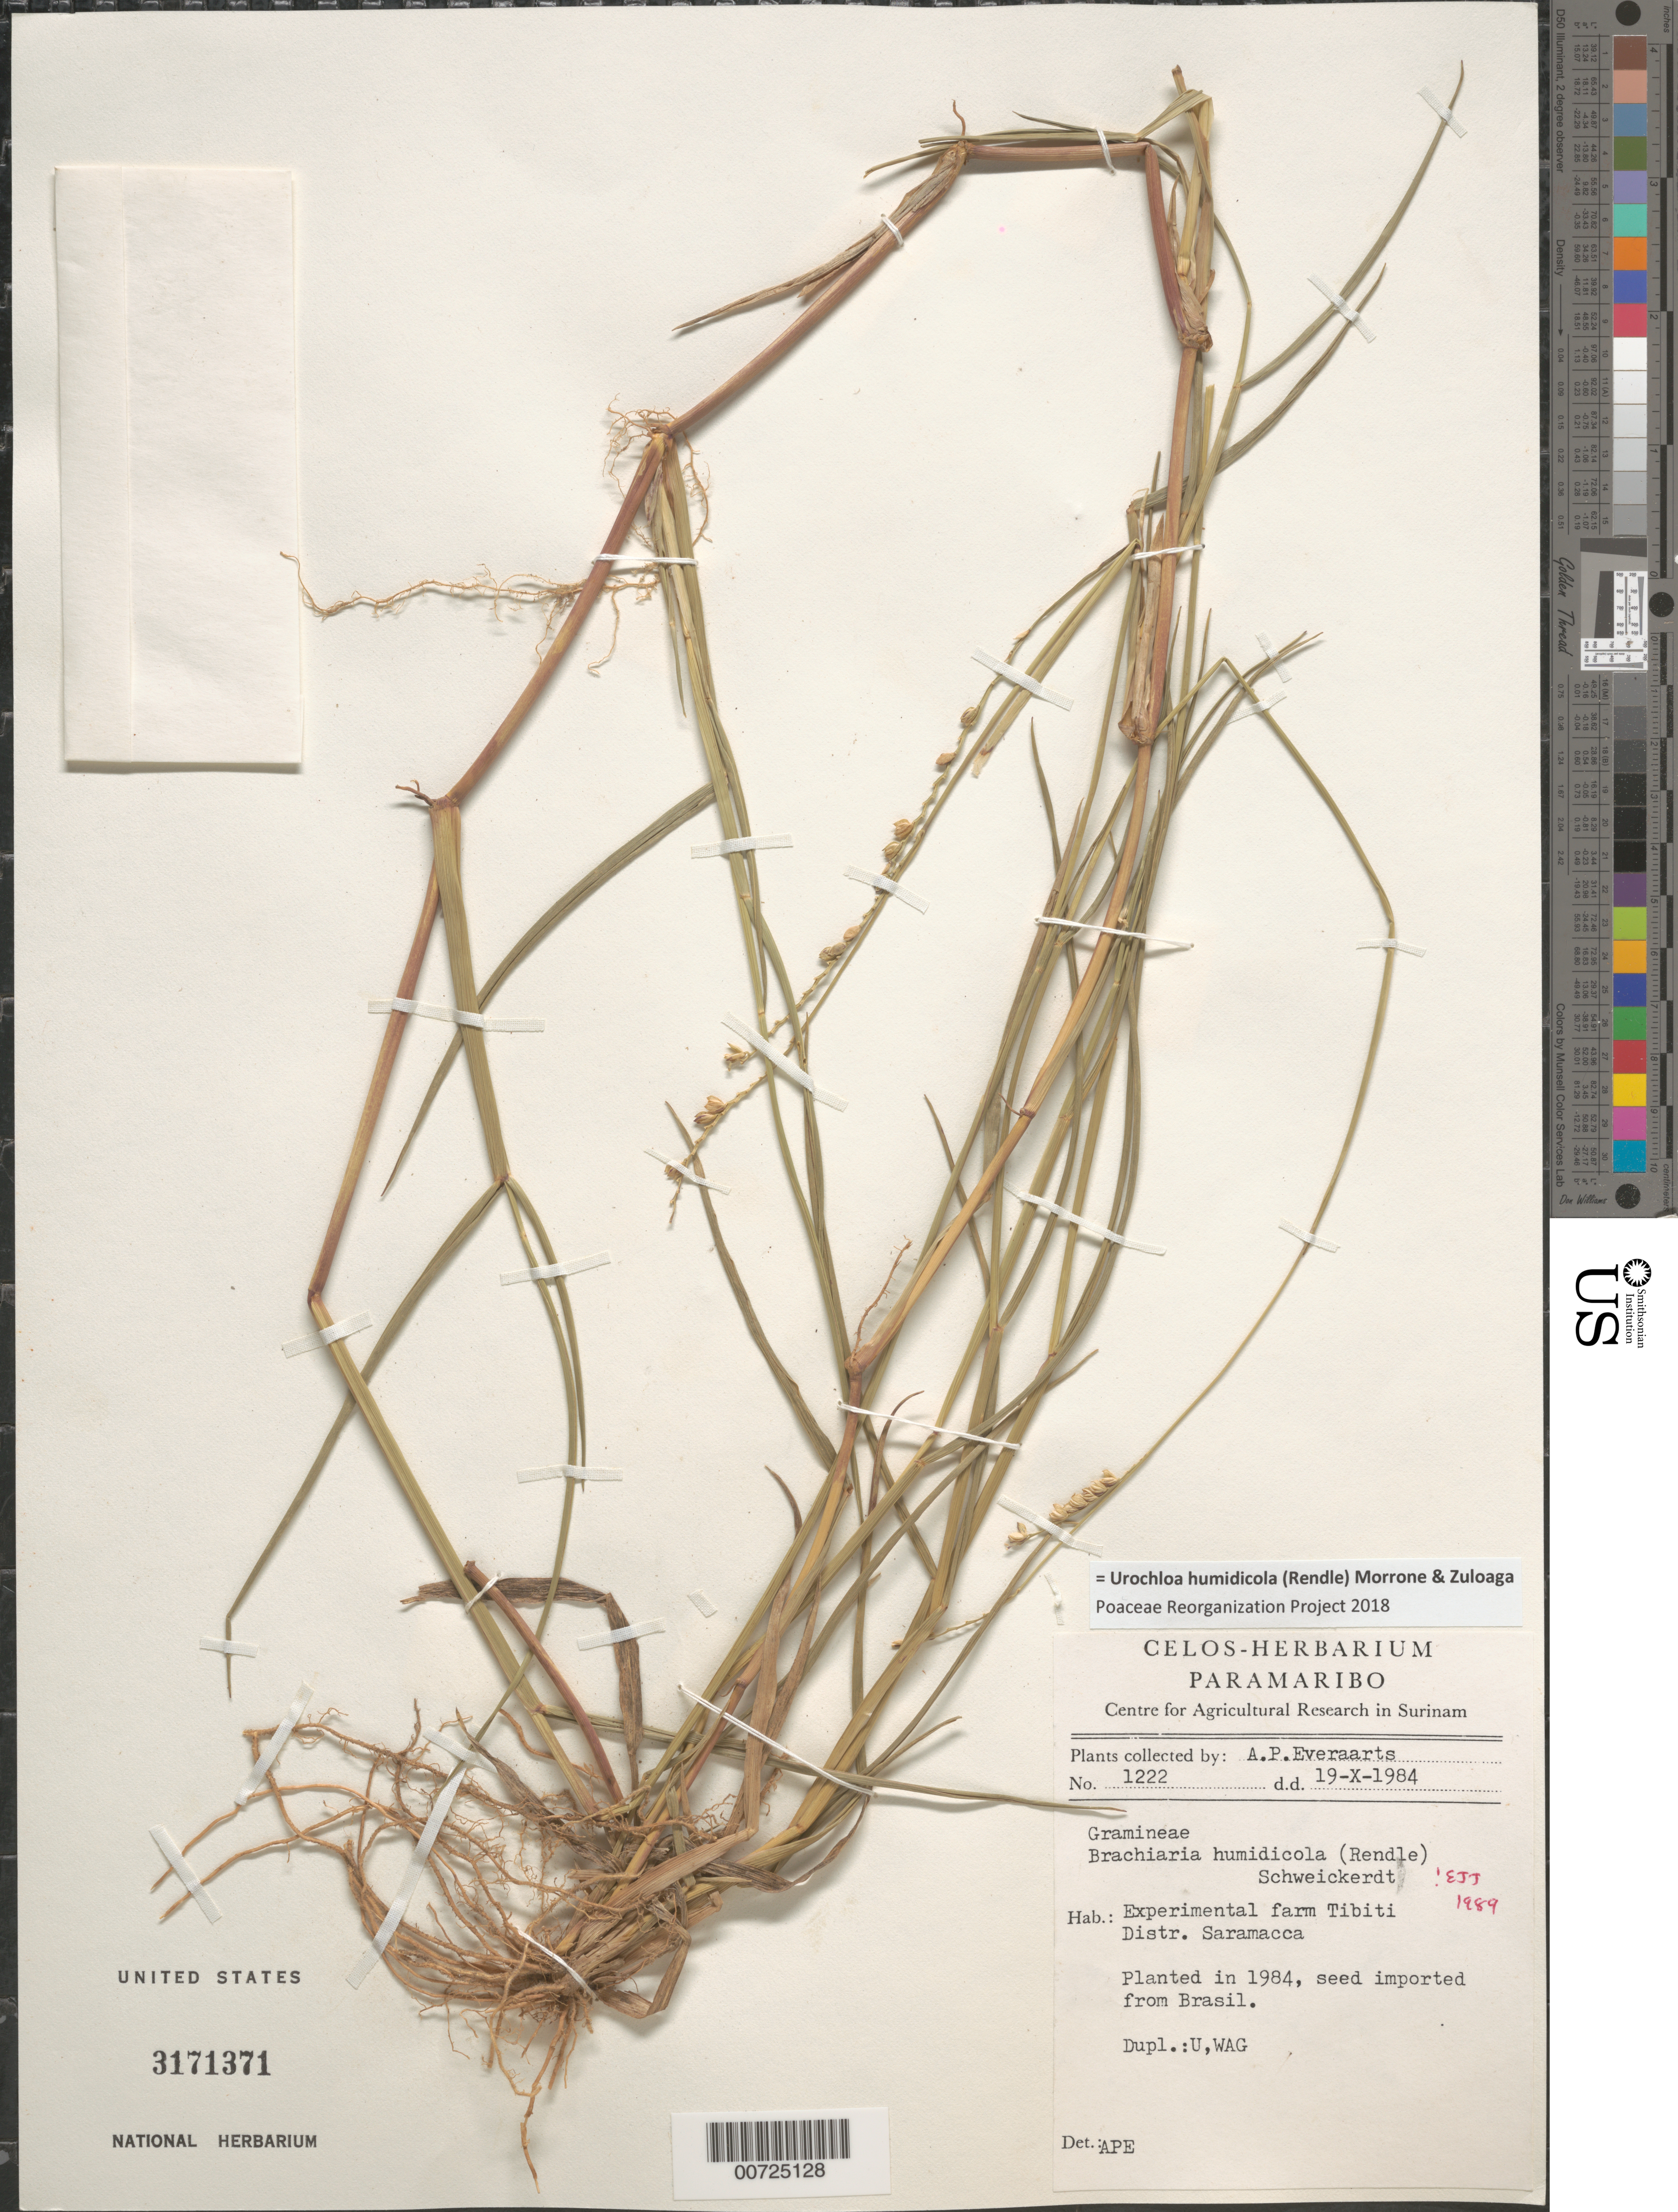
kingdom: Plantae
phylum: Tracheophyta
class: Liliopsida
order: Poales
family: Poaceae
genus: Brachiaria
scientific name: Brachiaria humidicola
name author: (Rendle) Schweick.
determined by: Judziewicz, E. J.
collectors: A. Everaarts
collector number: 1222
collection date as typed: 19-Oct-84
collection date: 1984-10-19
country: Suriname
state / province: Saramacca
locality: Tibiti Experimental Farm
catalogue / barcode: US 3171371